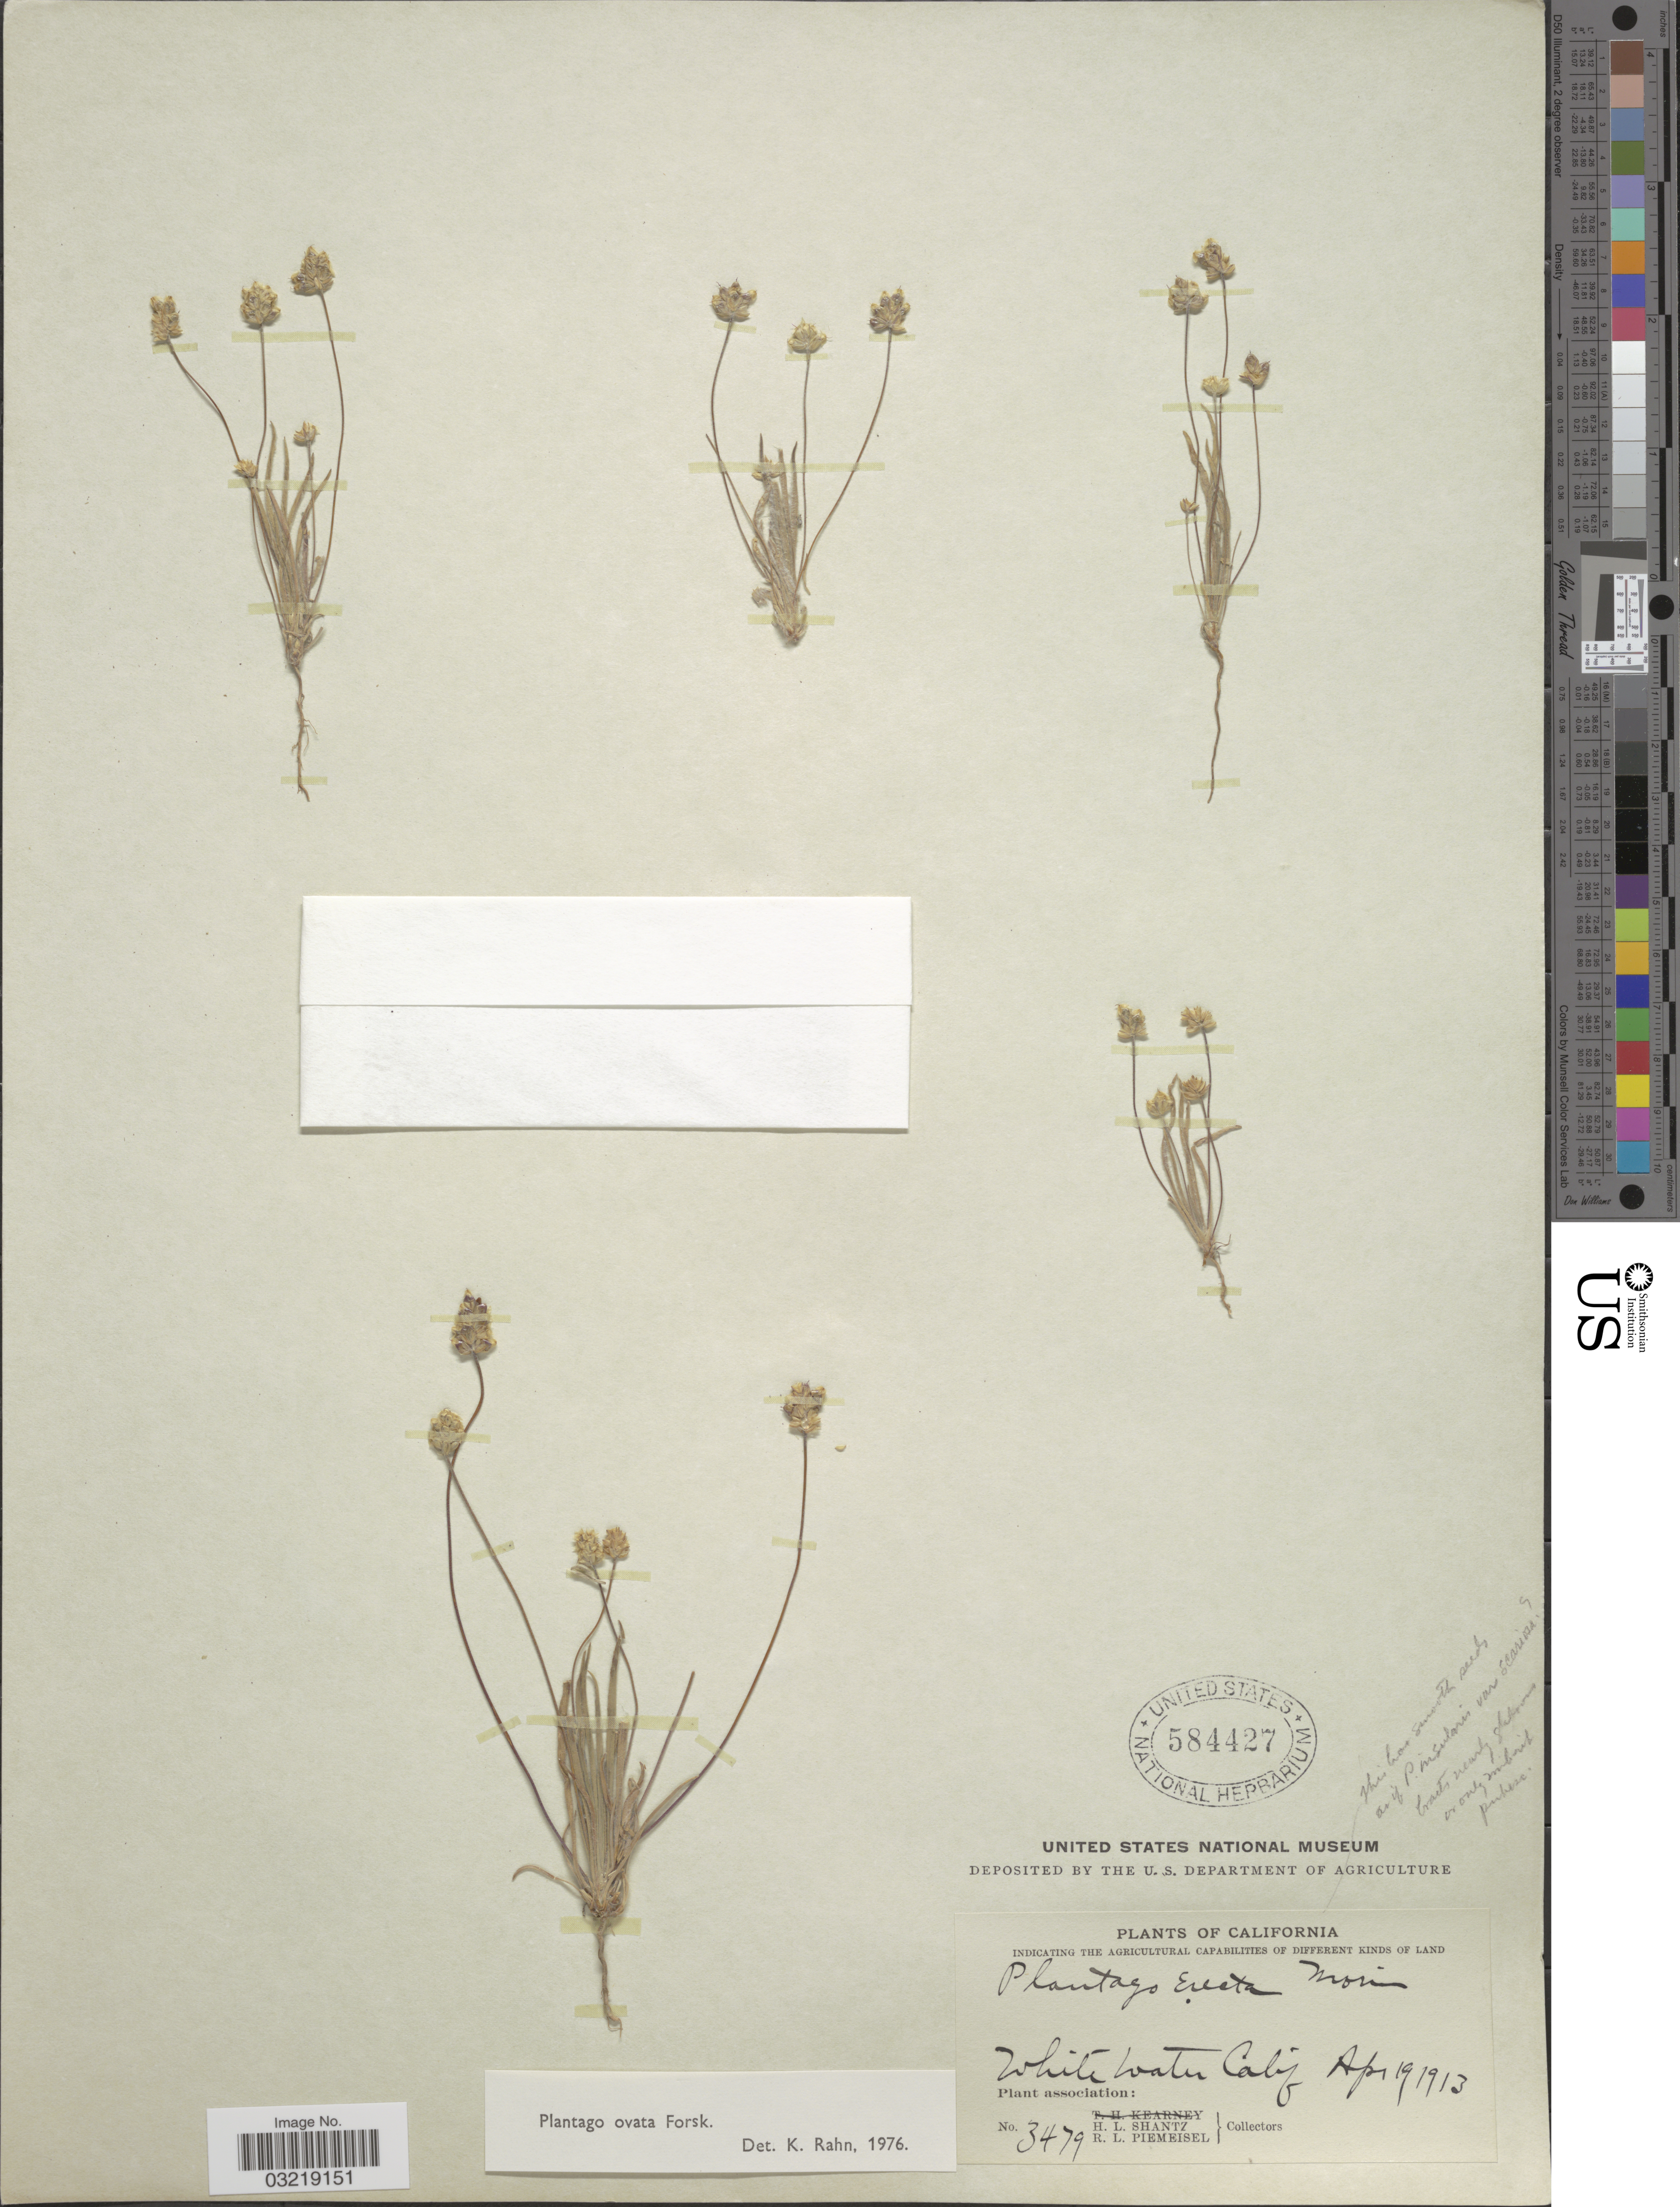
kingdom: Plantae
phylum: Tracheophyta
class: Magnoliopsida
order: Lamiales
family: Plantaginaceae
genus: Plantago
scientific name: Plantago ovata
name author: Forssk.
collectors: H. Shantz & R. L. Piemeisel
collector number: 3479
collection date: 1913-04-19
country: United States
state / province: California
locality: White Water.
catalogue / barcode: US 584427